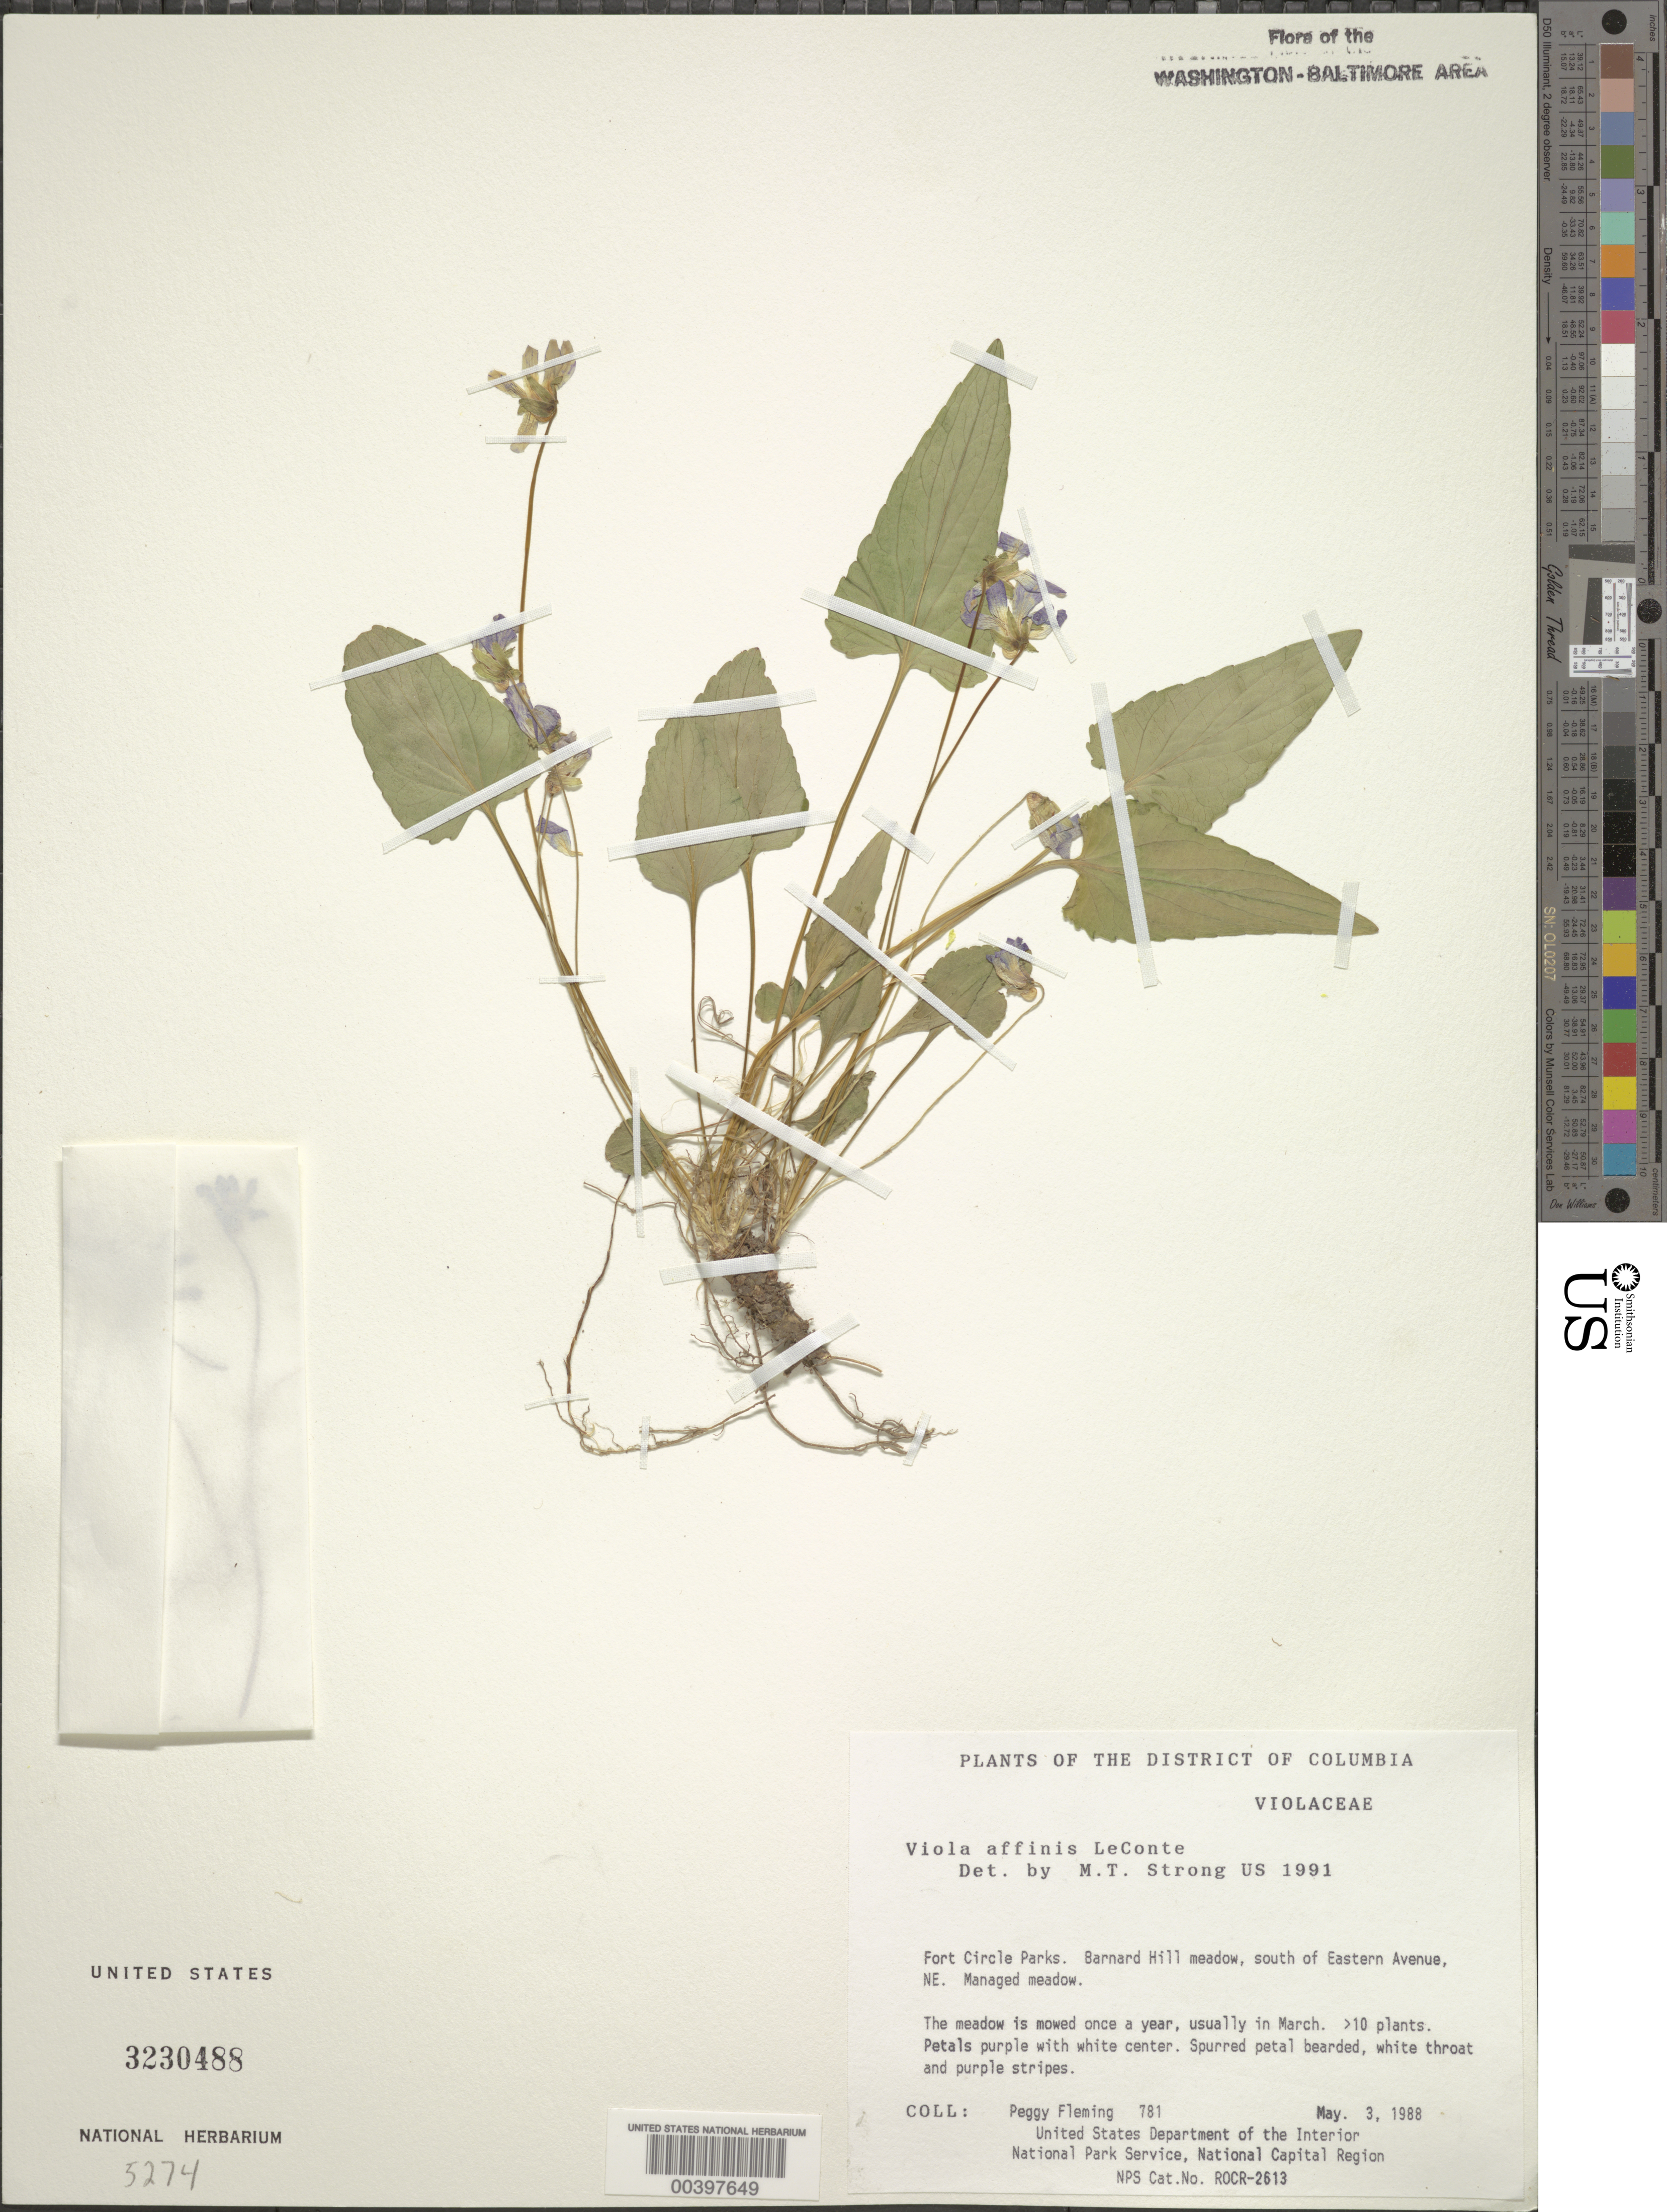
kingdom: Plantae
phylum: Tracheophyta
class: Magnoliopsida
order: Malpighiales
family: Violaceae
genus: Viola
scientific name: Viola sororia var. affinis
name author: (LeConte) McKinney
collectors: P. Fleming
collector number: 781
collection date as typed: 03 May 1988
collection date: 1988-05-03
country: United States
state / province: District of Columbia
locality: Fort Circle Parks, Barnard Hill Meadow, S of Eastern Ave Fort Circle Parks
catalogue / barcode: US 3230488